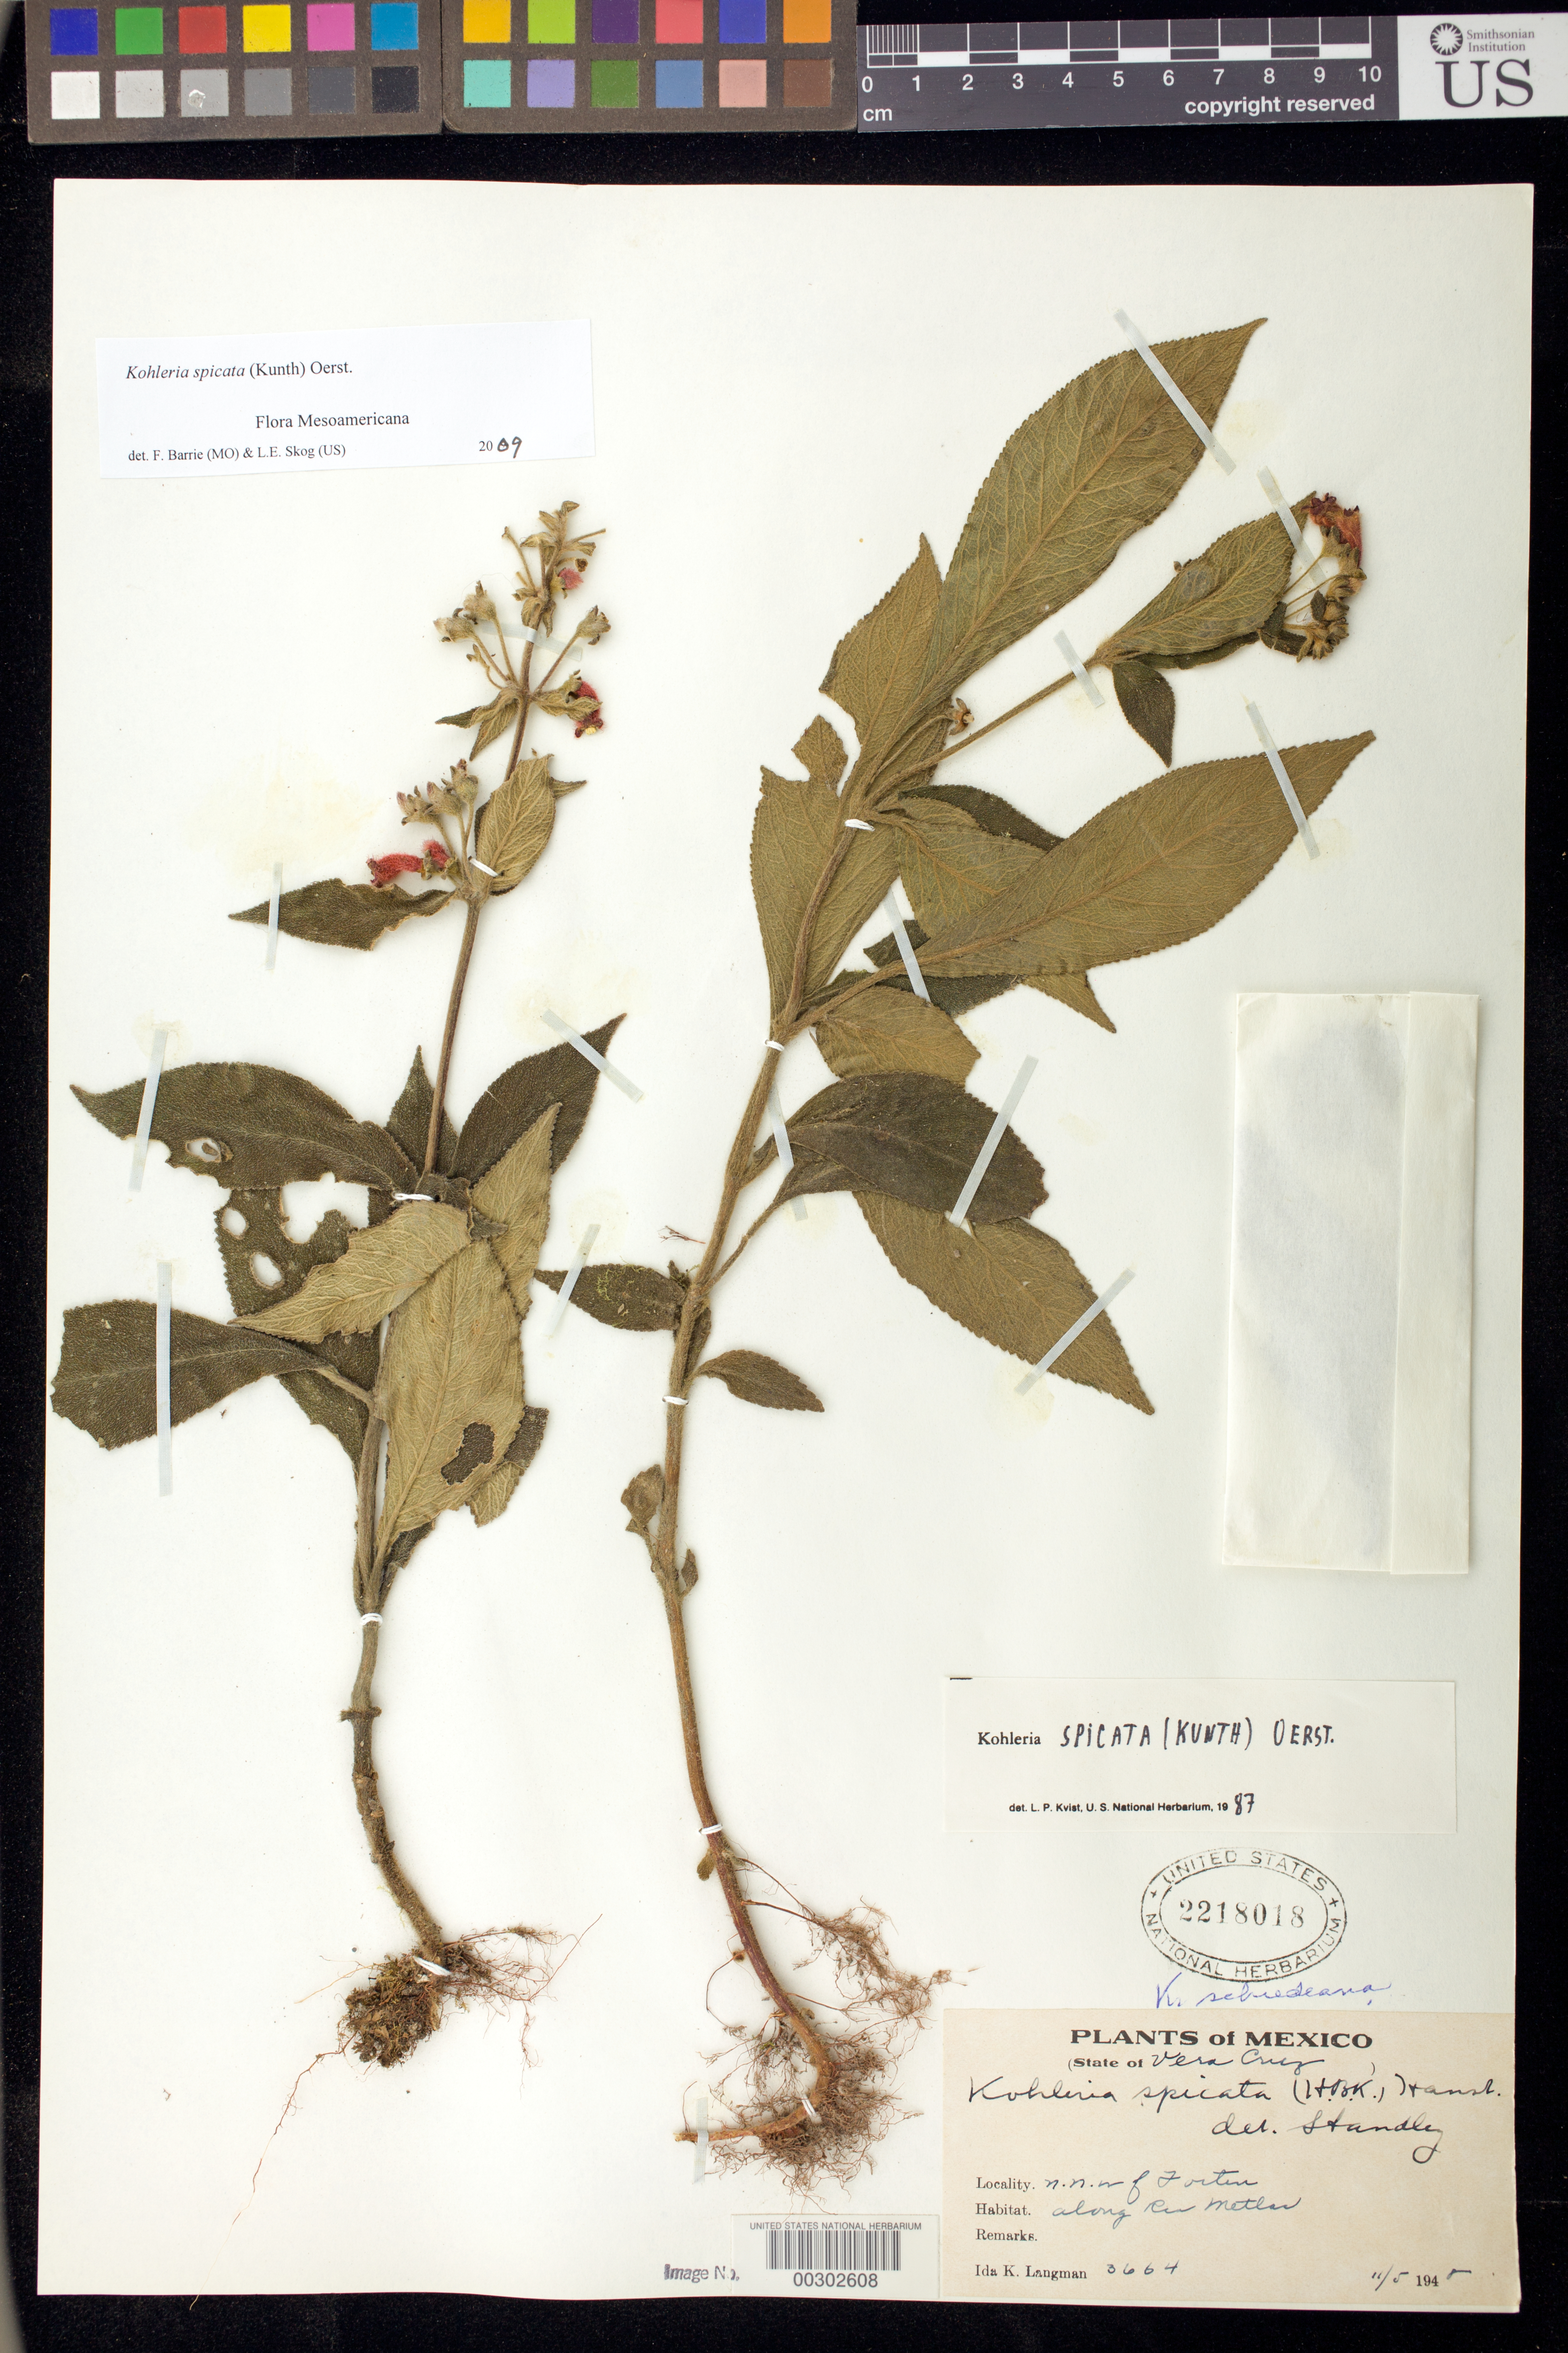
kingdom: Plantae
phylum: Tracheophyta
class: Magnoliopsida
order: Lamiales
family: Gesneriaceae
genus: Kohleria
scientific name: Kohleria spicata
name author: (Kunth) Oerst.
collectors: I. K. Langman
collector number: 3664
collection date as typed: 05 Nov 1948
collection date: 1948-11-05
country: Mexico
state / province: Veracruz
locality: NNW of Forten, along Rio Metlas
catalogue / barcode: US 2218018